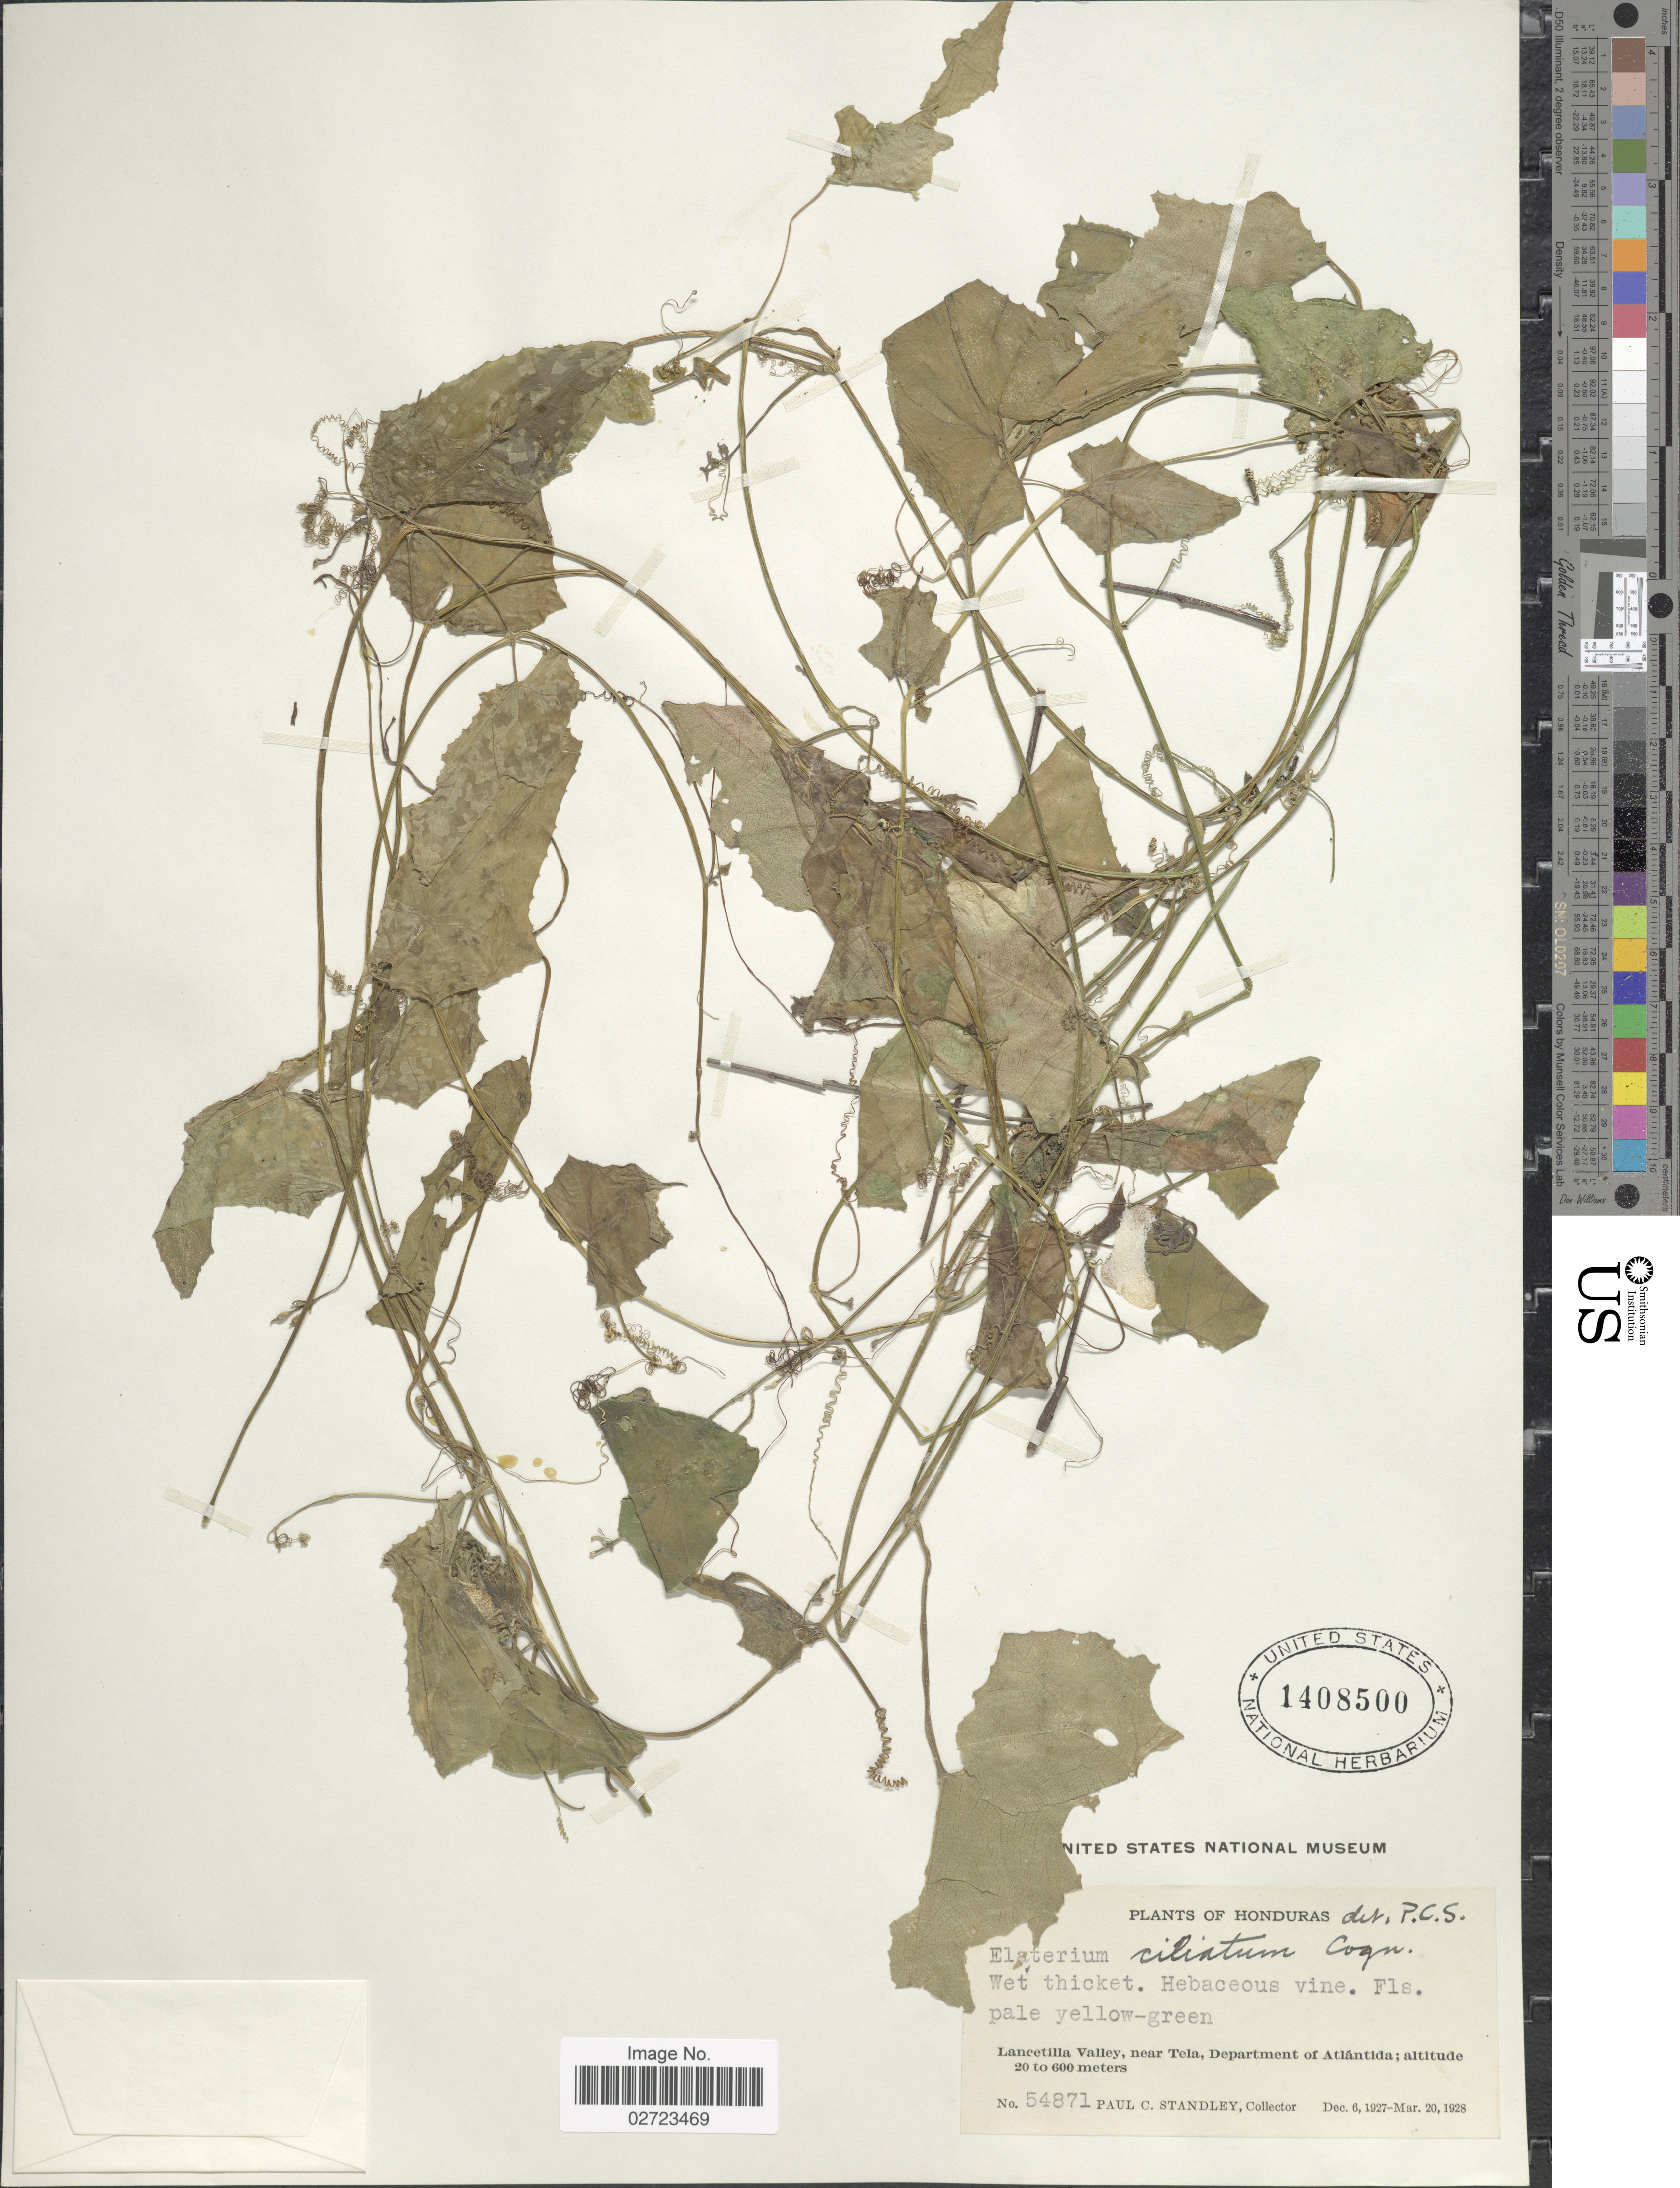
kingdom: Plantae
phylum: Tracheophyta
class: Magnoliopsida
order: Cucurbitales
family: Cucurbitaceae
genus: Cyclanthera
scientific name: Cyclanthera carthagenensis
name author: (Jacq.) H. Schaef. & S.S. Renner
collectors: P. C. Standley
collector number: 54871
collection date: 1927-12-06/1928-03-20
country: Honduras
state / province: Atlántida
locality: Lancetilla Valley, near Tela.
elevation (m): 20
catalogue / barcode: US 1408500